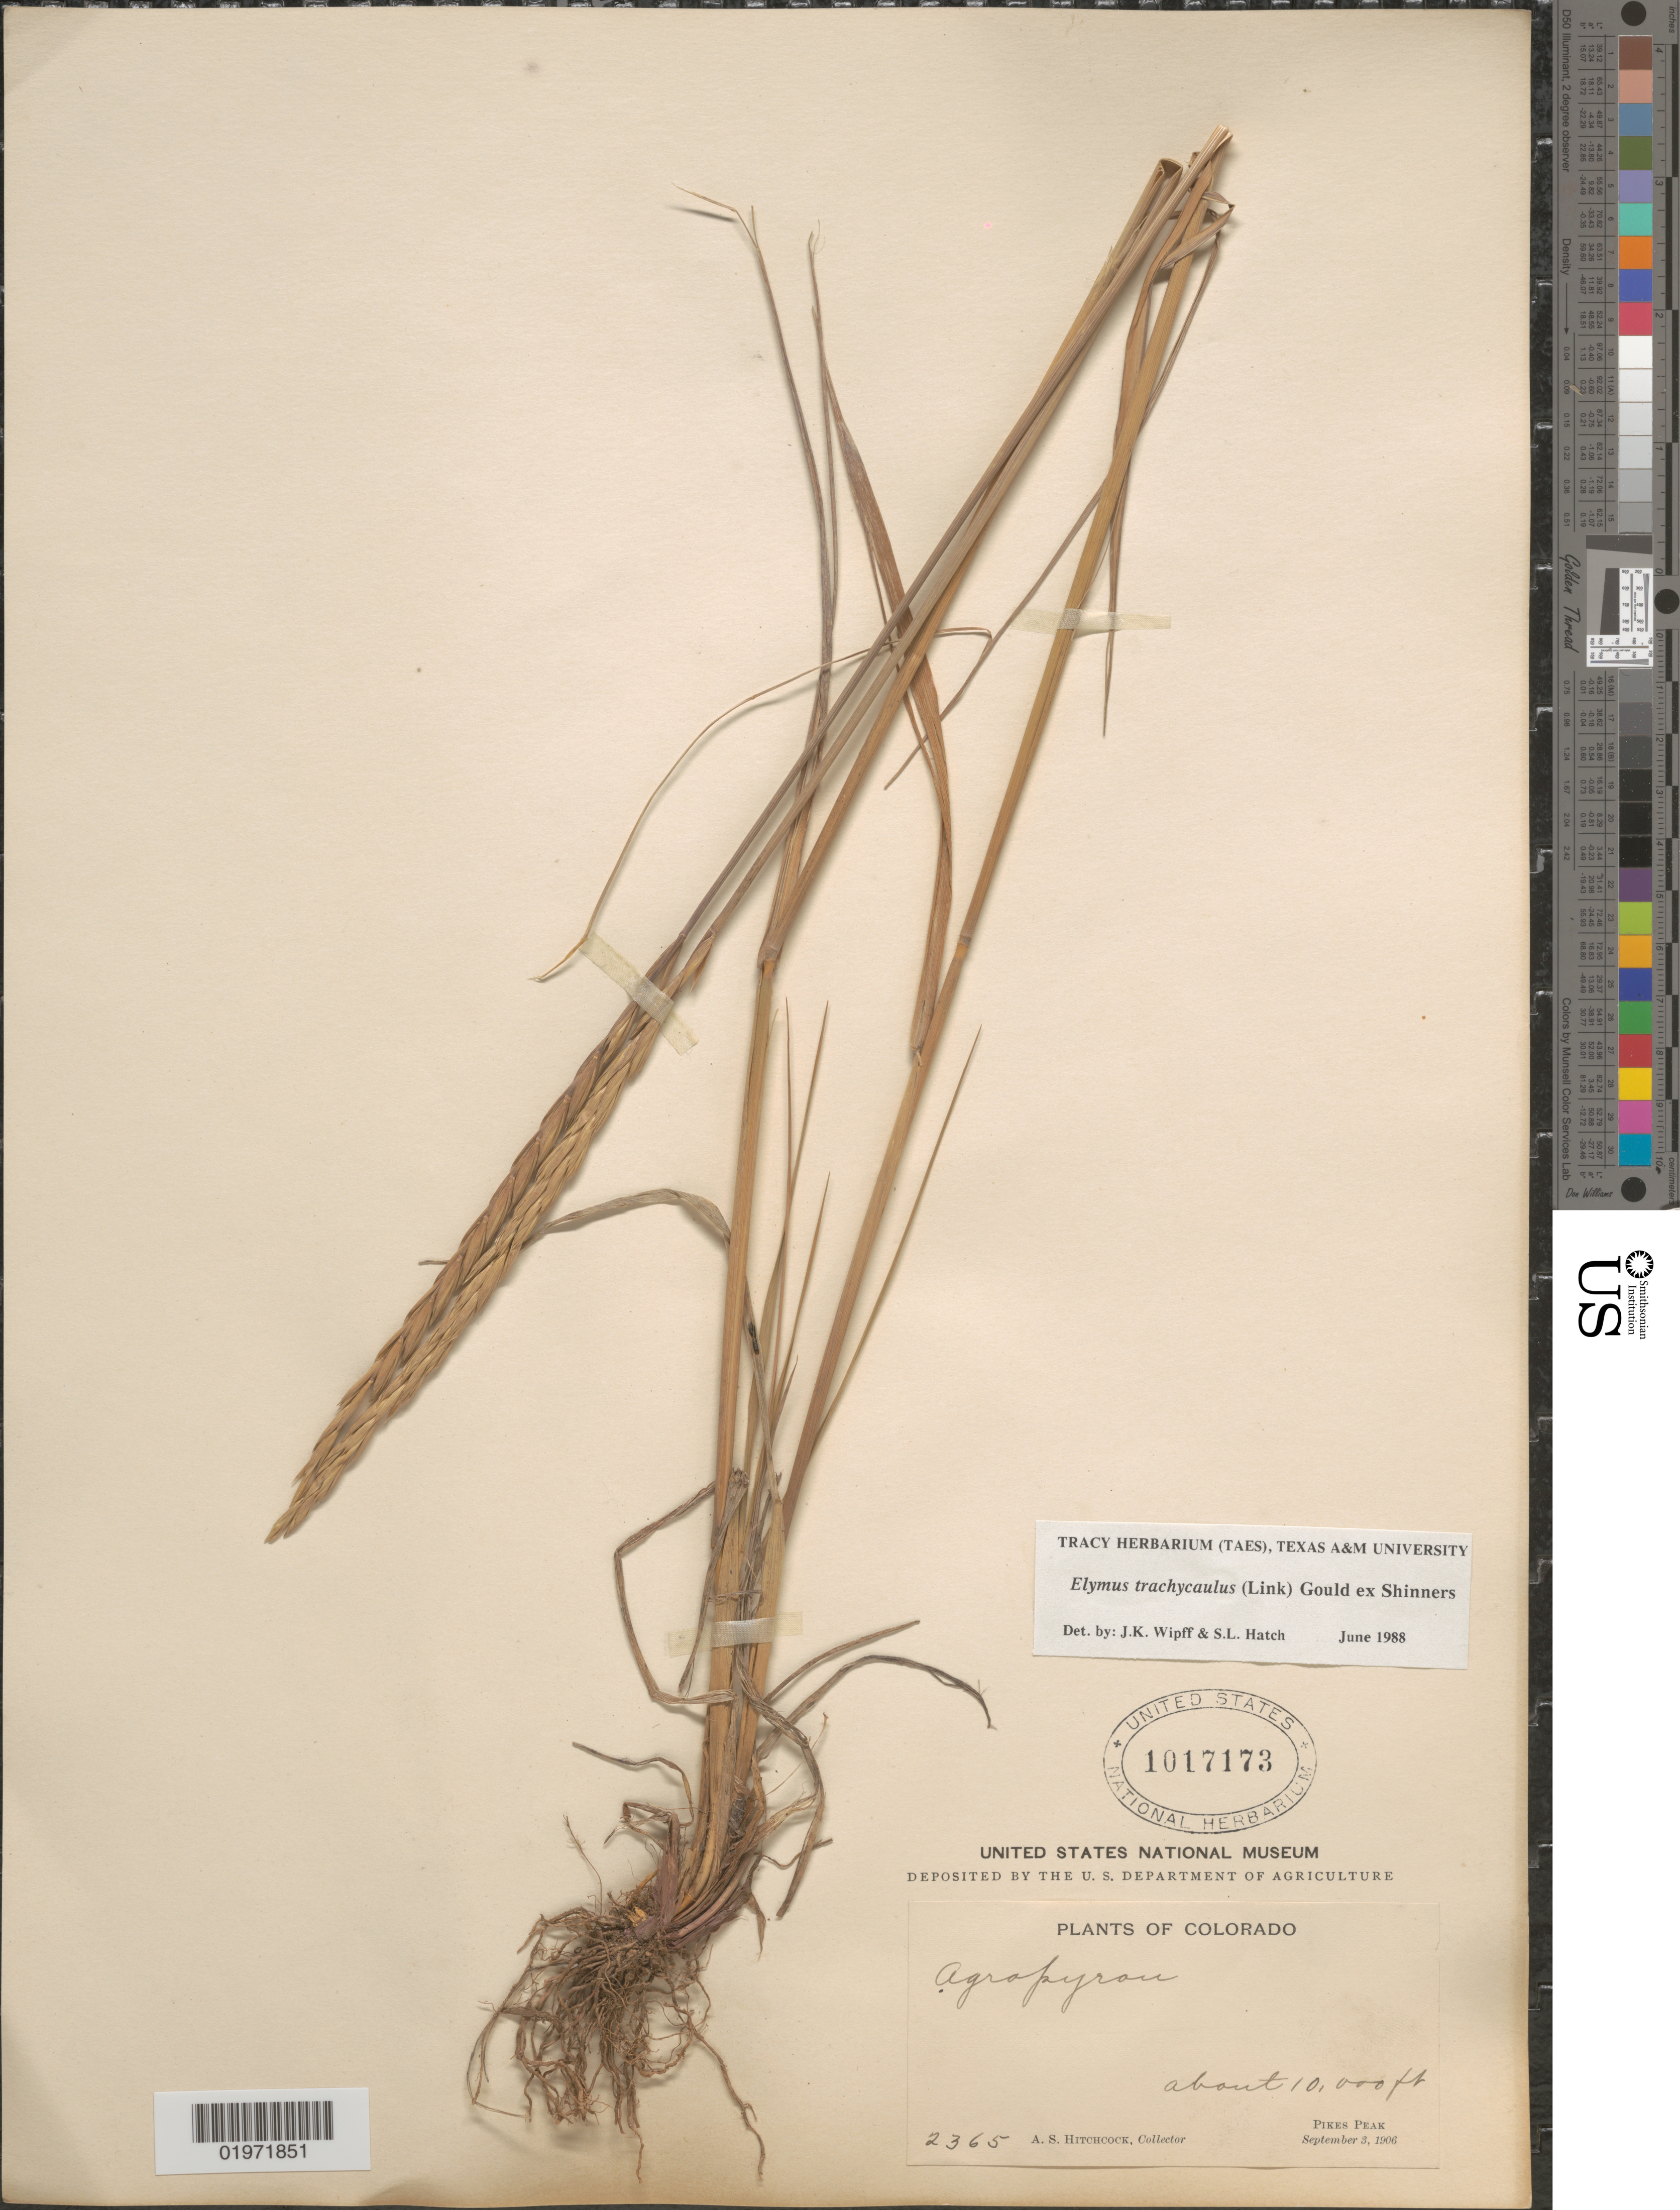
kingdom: Plantae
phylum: Tracheophyta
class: Liliopsida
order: Poales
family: Poaceae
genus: Elymus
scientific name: Elymus trachycaulus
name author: (Link) Gould ex Shinners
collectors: A. S. Hitchcock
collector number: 2365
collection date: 1906-09-03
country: United States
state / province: Colorado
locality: Pikes Peak.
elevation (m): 3048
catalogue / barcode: US 1017173